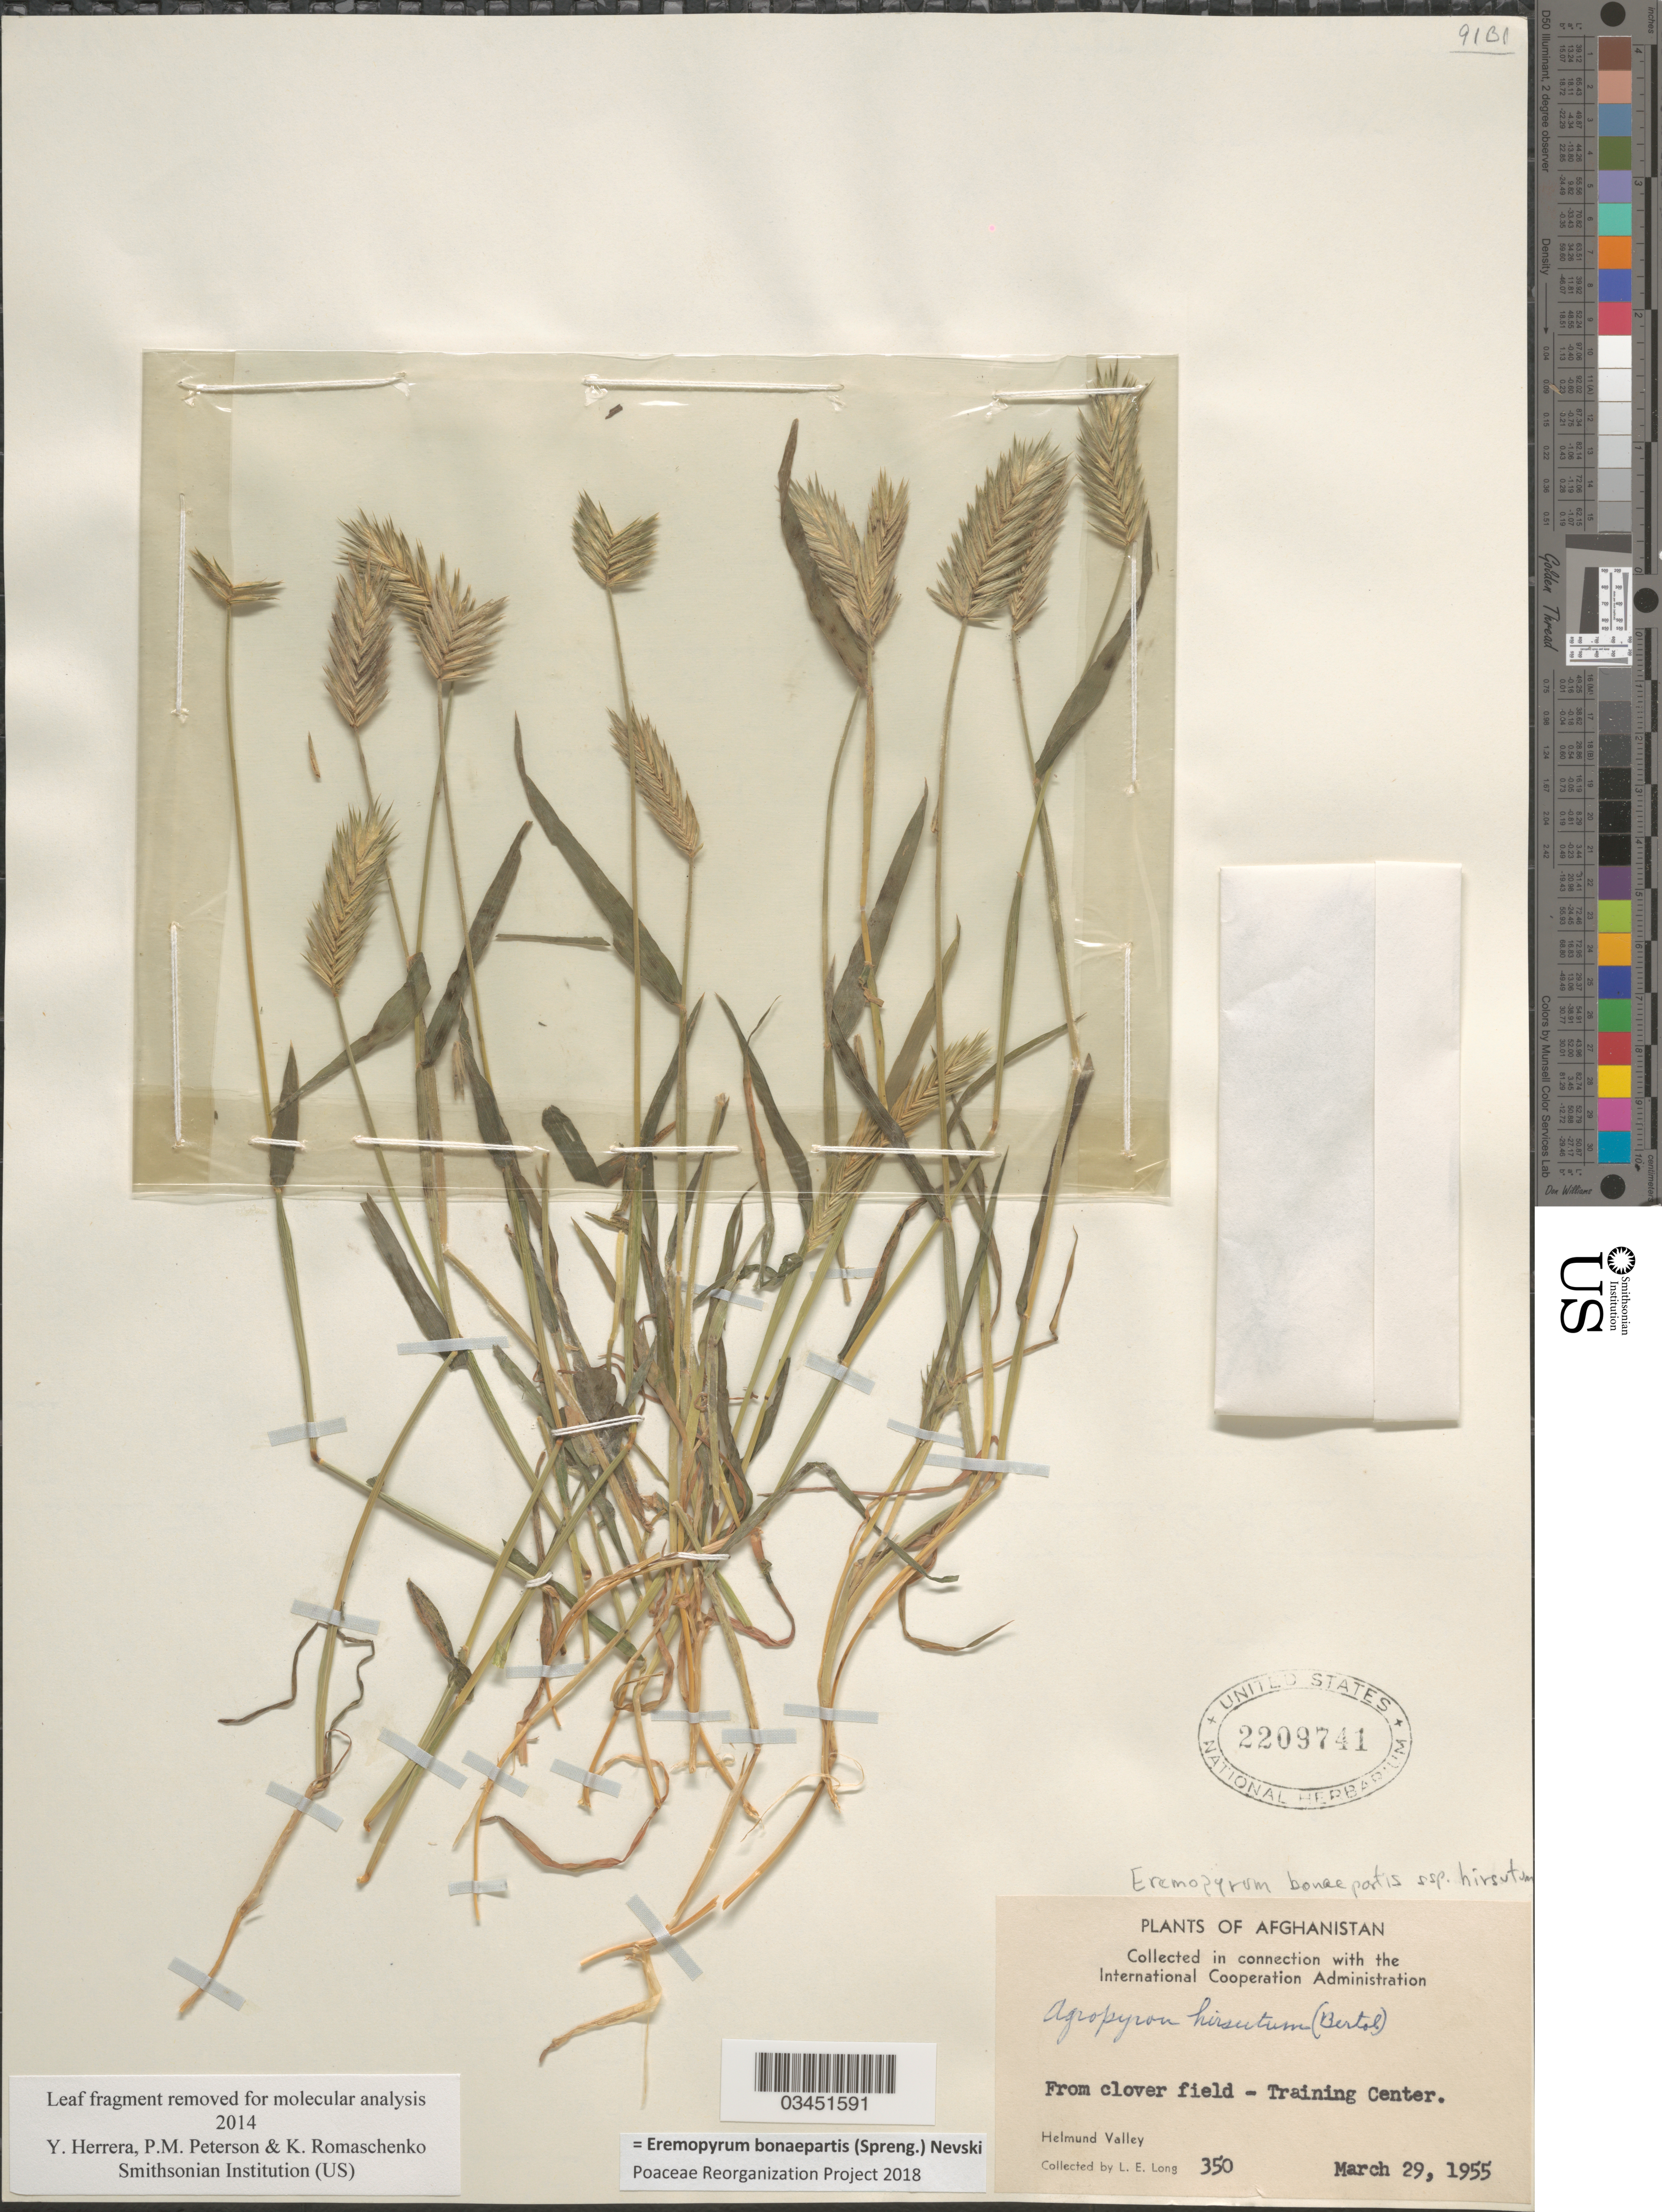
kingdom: Plantae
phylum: Tracheophyta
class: Liliopsida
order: Poales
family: Poaceae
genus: Eremopyrum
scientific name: Eremopyrum bonaepartis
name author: (Spreng.) Nevski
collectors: L. E. Long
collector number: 350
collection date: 1955-03-29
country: Afghanistan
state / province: Helmand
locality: Clover field - Training Center. Helmund Valley.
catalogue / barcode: US 2209741